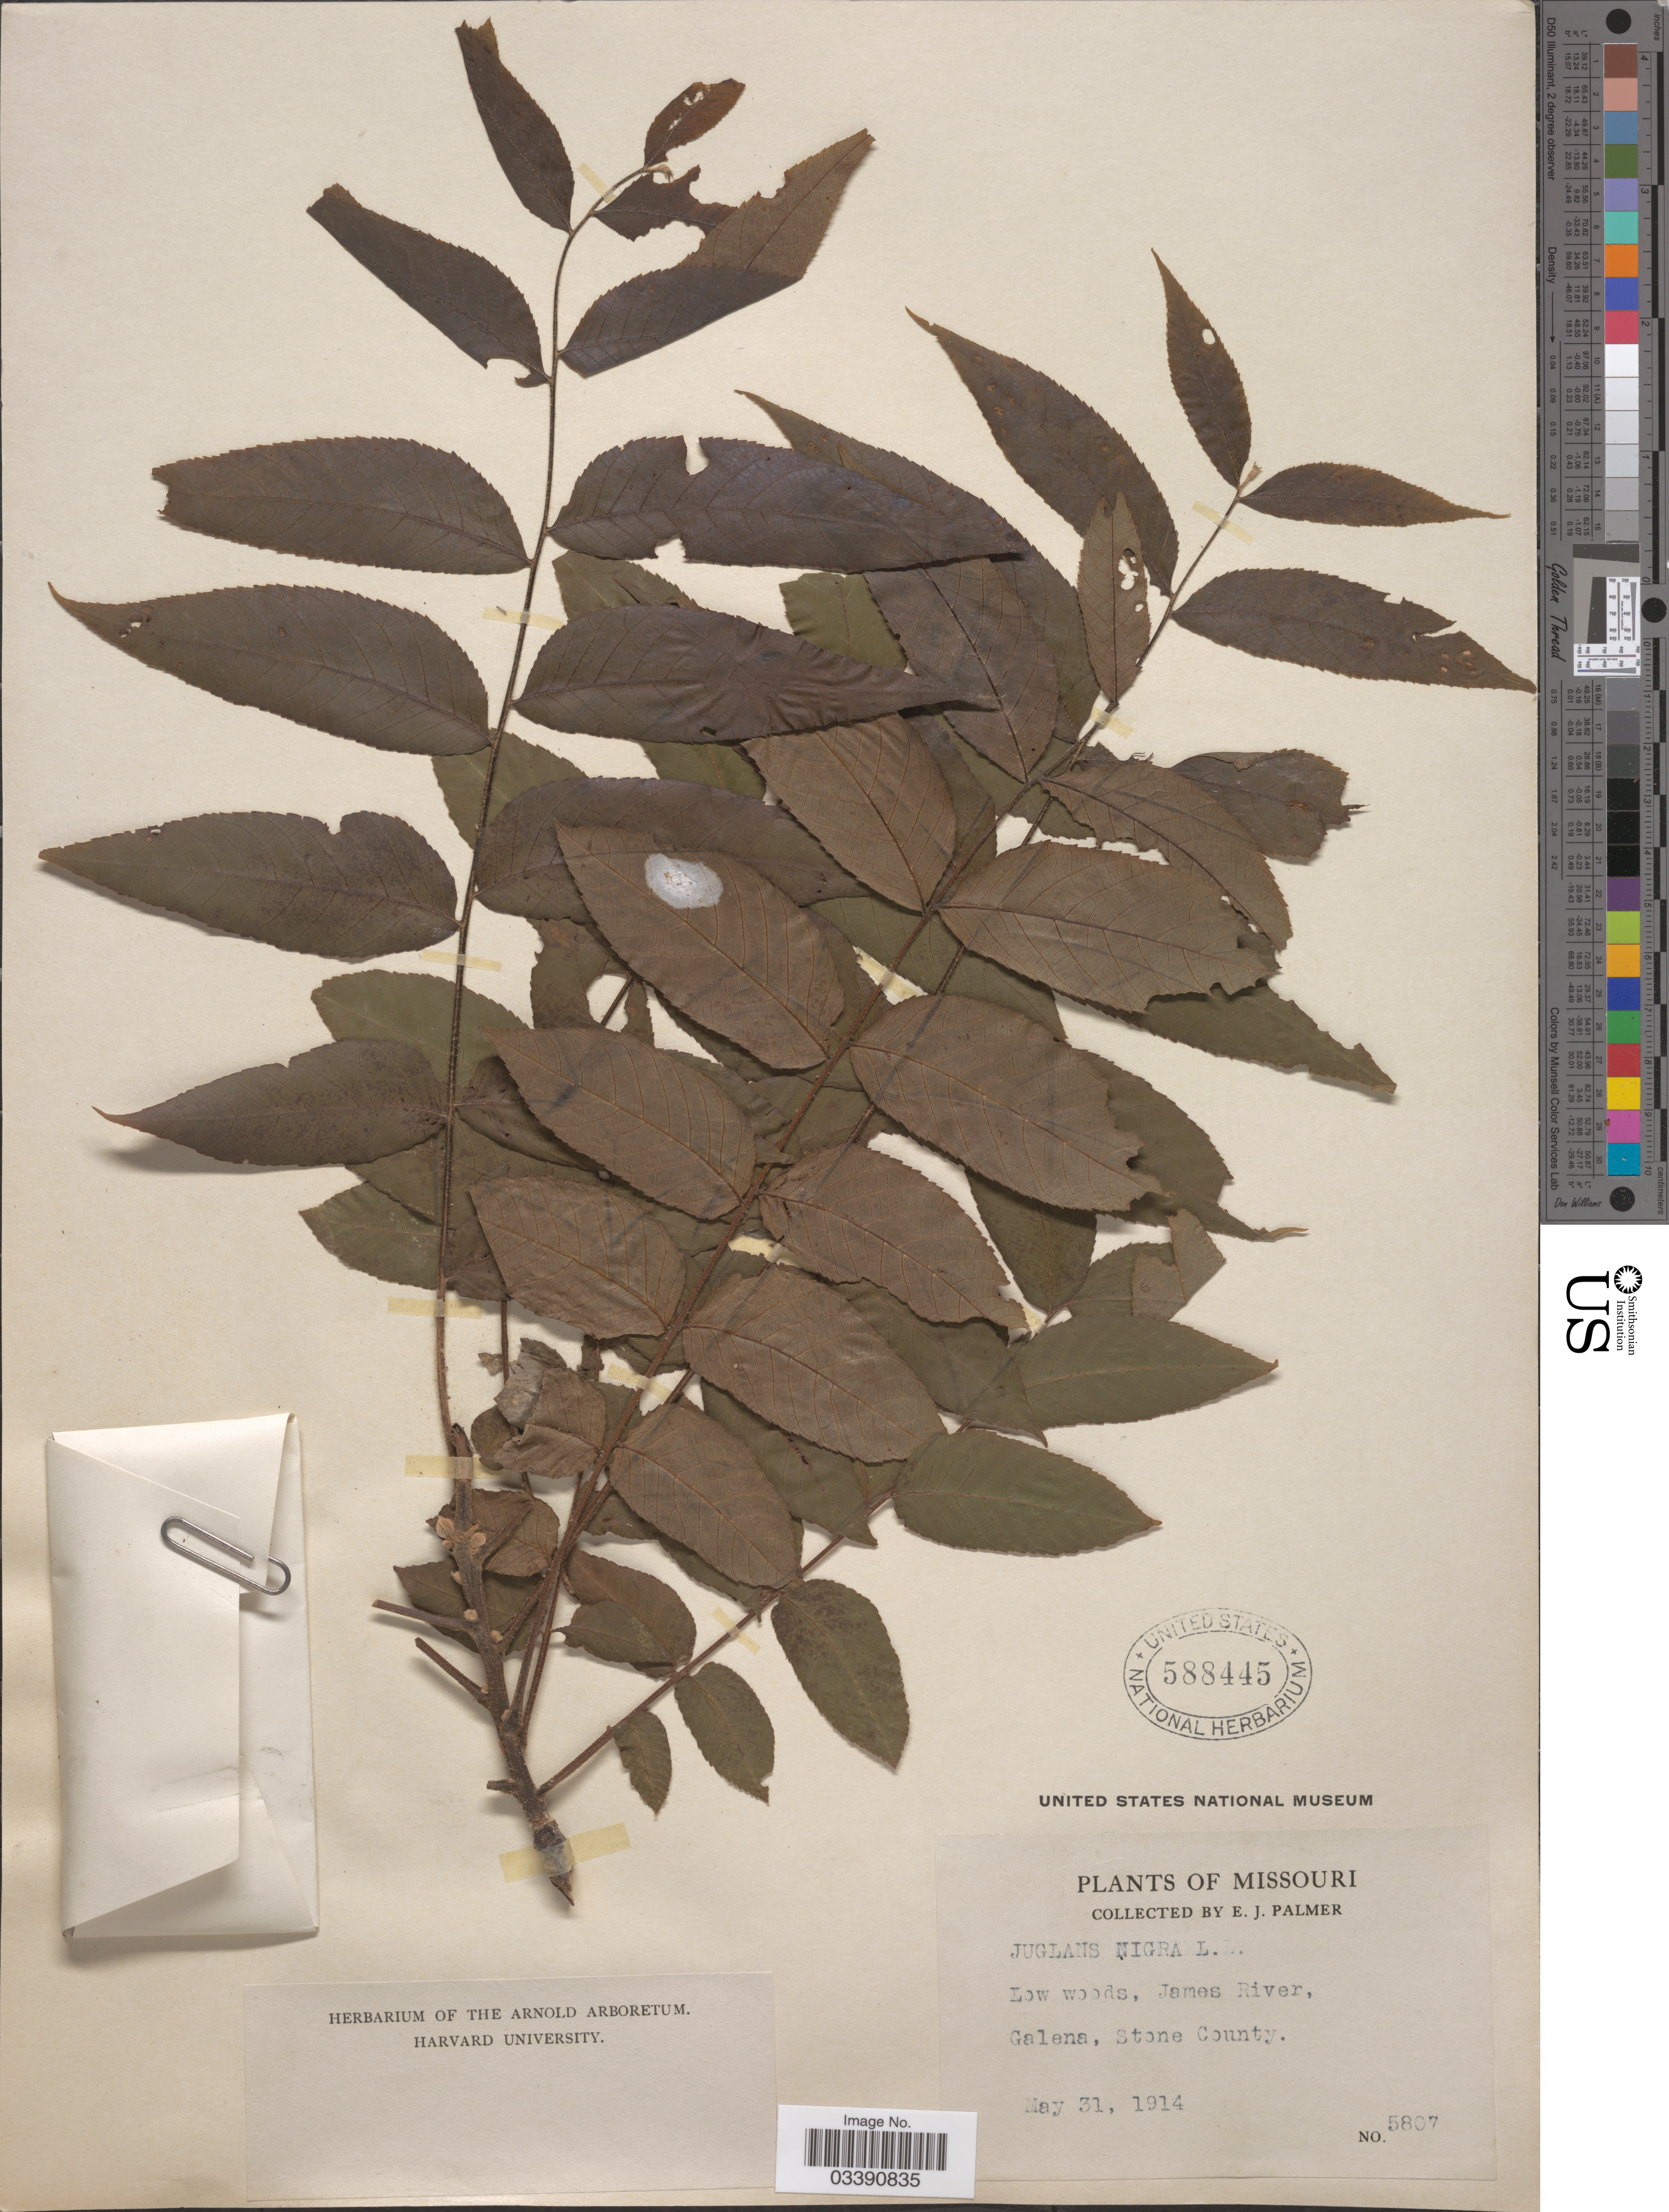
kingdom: Plantae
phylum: Tracheophyta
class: Magnoliopsida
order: Fagales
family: Juglandaceae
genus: Juglans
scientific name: Juglans nigra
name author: L.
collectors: E. J. Palmer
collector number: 5807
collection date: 1914-05-31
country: United States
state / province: Missouri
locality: James River, Galena, Stone County.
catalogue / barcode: US 588445